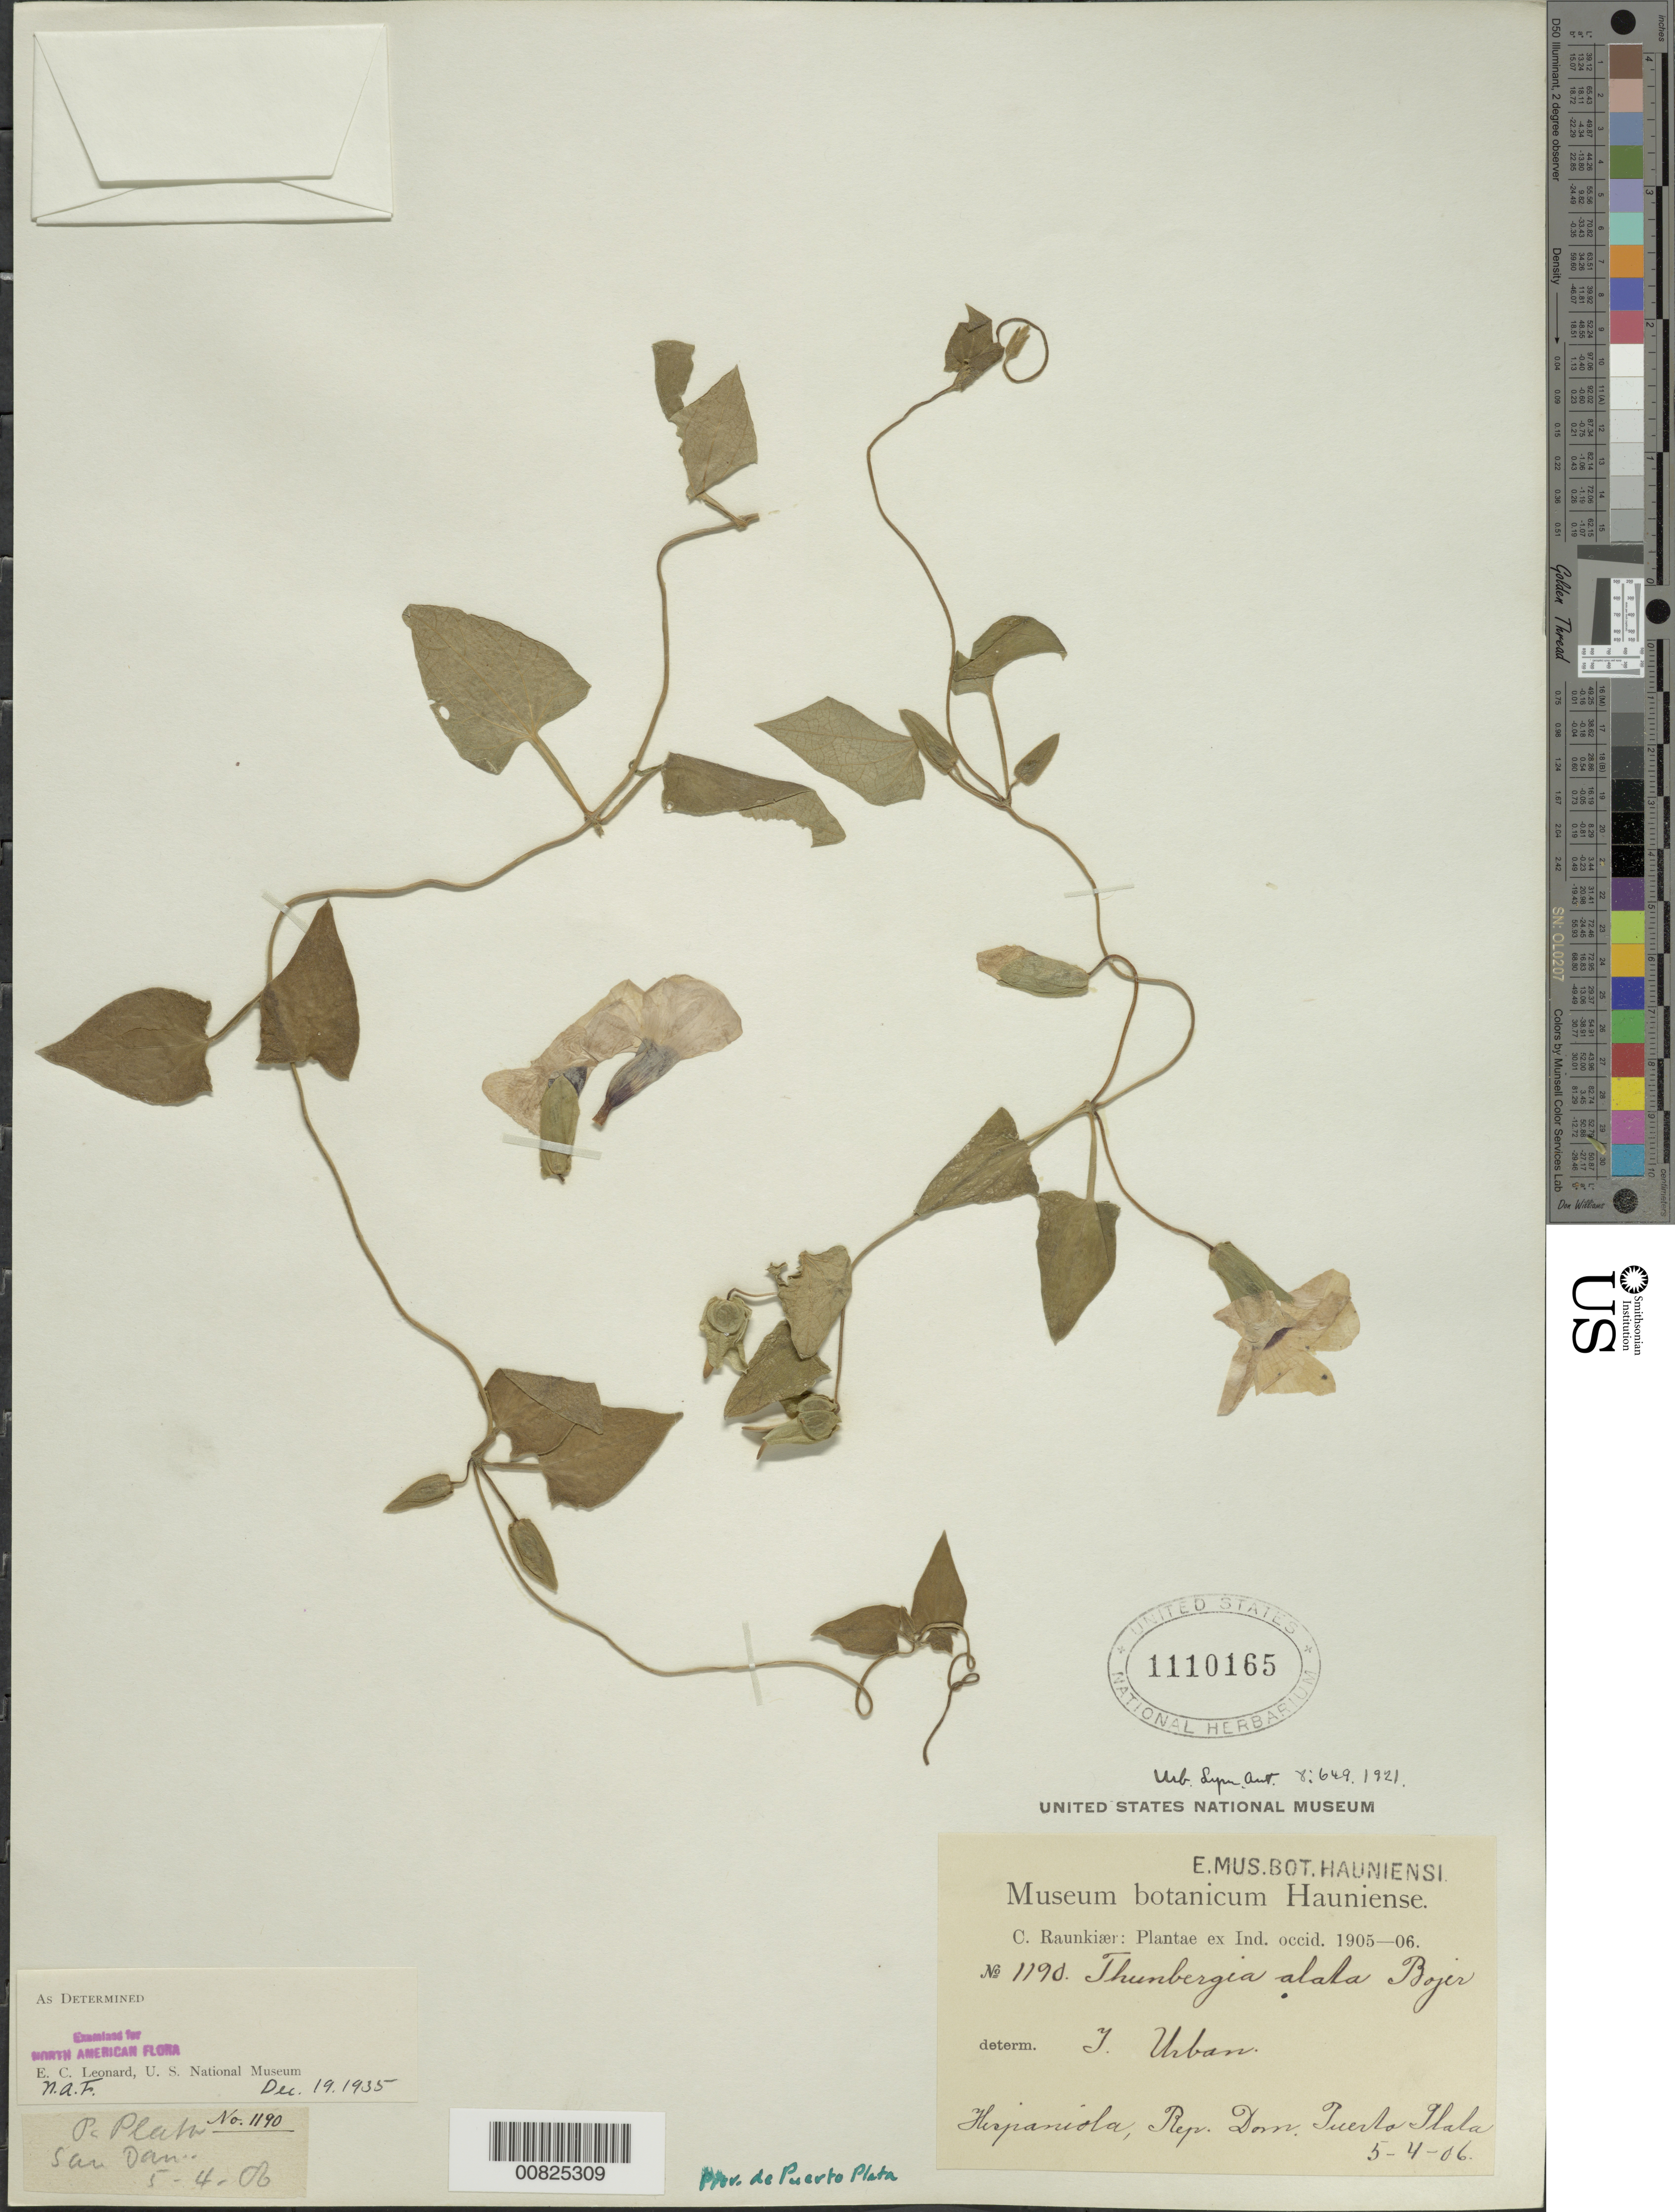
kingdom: Plantae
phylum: Tracheophyta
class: Magnoliopsida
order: Lamiales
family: Acanthaceae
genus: Thunbergia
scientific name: Thunbergia alata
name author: Bojer ex Sims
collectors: C. C. Raunkiaer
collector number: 1190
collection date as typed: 05 Apr 1906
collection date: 1906-04-05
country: Dominican Republic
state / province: Puerto Plata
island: Hispaniola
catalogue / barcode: US 1110165